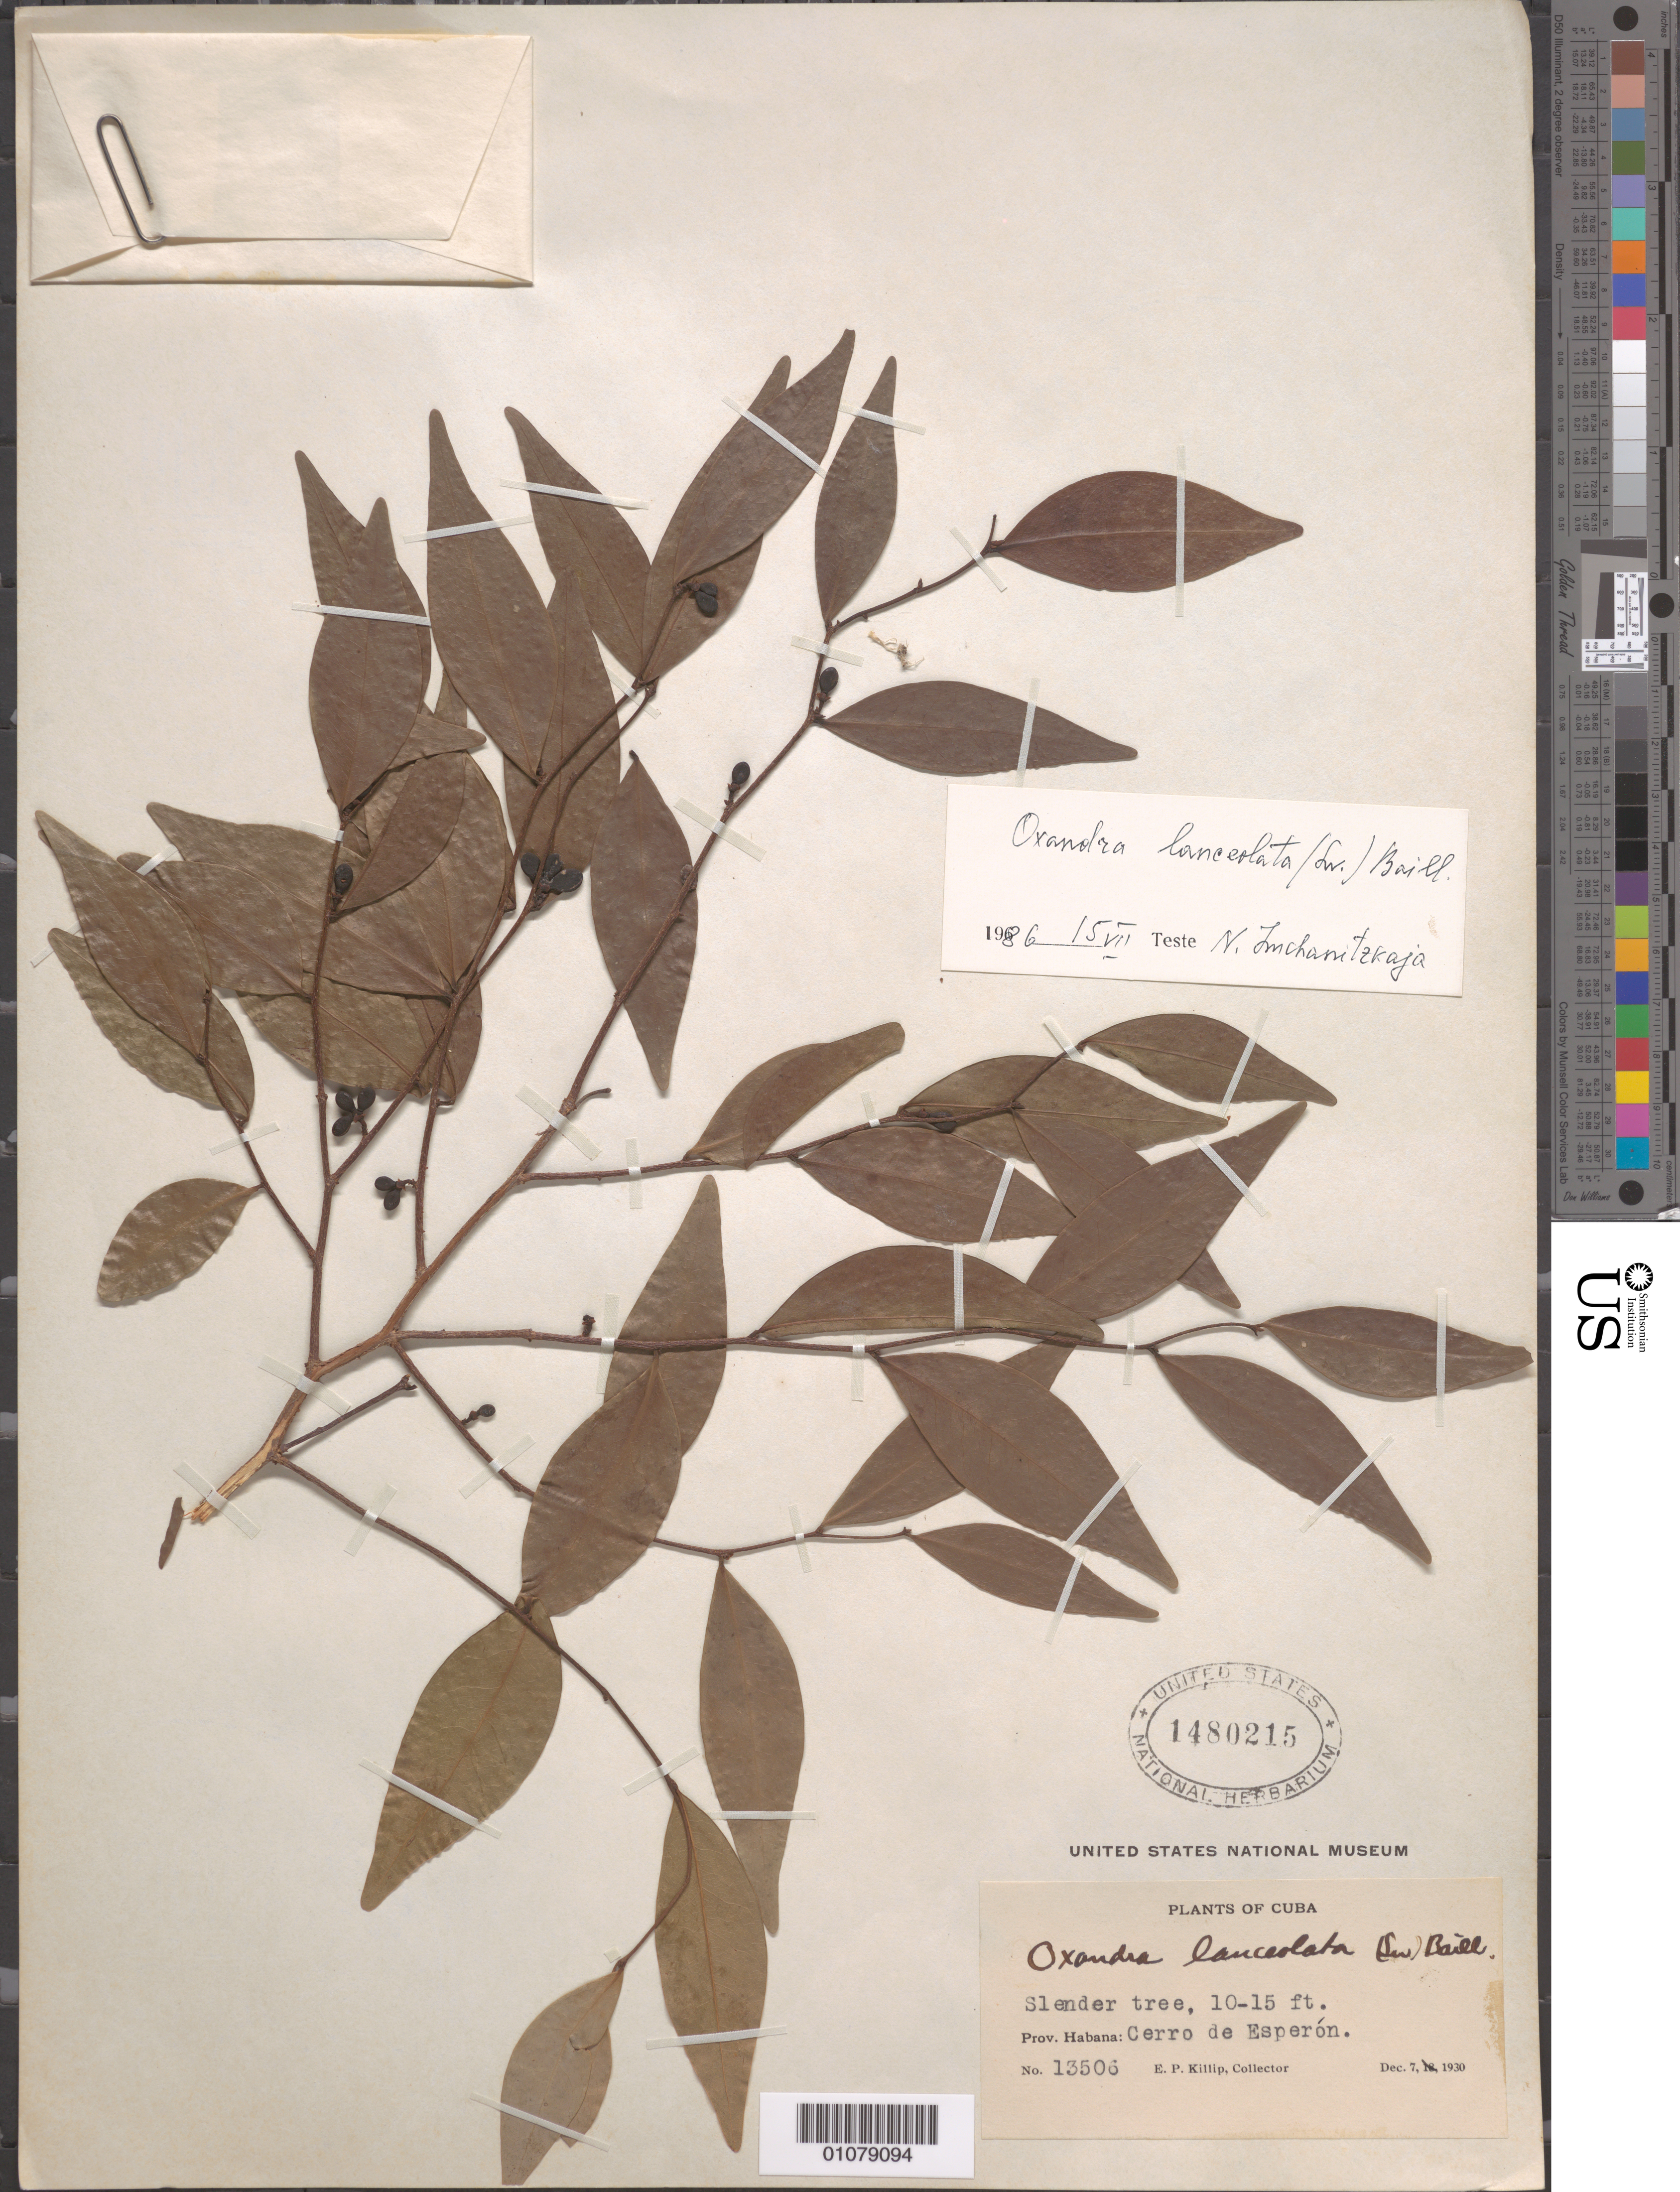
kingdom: Plantae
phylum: Tracheophyta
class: Magnoliopsida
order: Magnoliales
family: Annonaceae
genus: Oxandra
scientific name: Oxandra lanceolata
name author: (Sw.) Baill.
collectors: E. P. Killip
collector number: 13506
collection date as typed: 07 Dec 1930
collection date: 1930-12-07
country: Cuba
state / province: La Habana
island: Cuba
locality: Prov Habana: Cerro de Esperon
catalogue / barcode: US 1480215